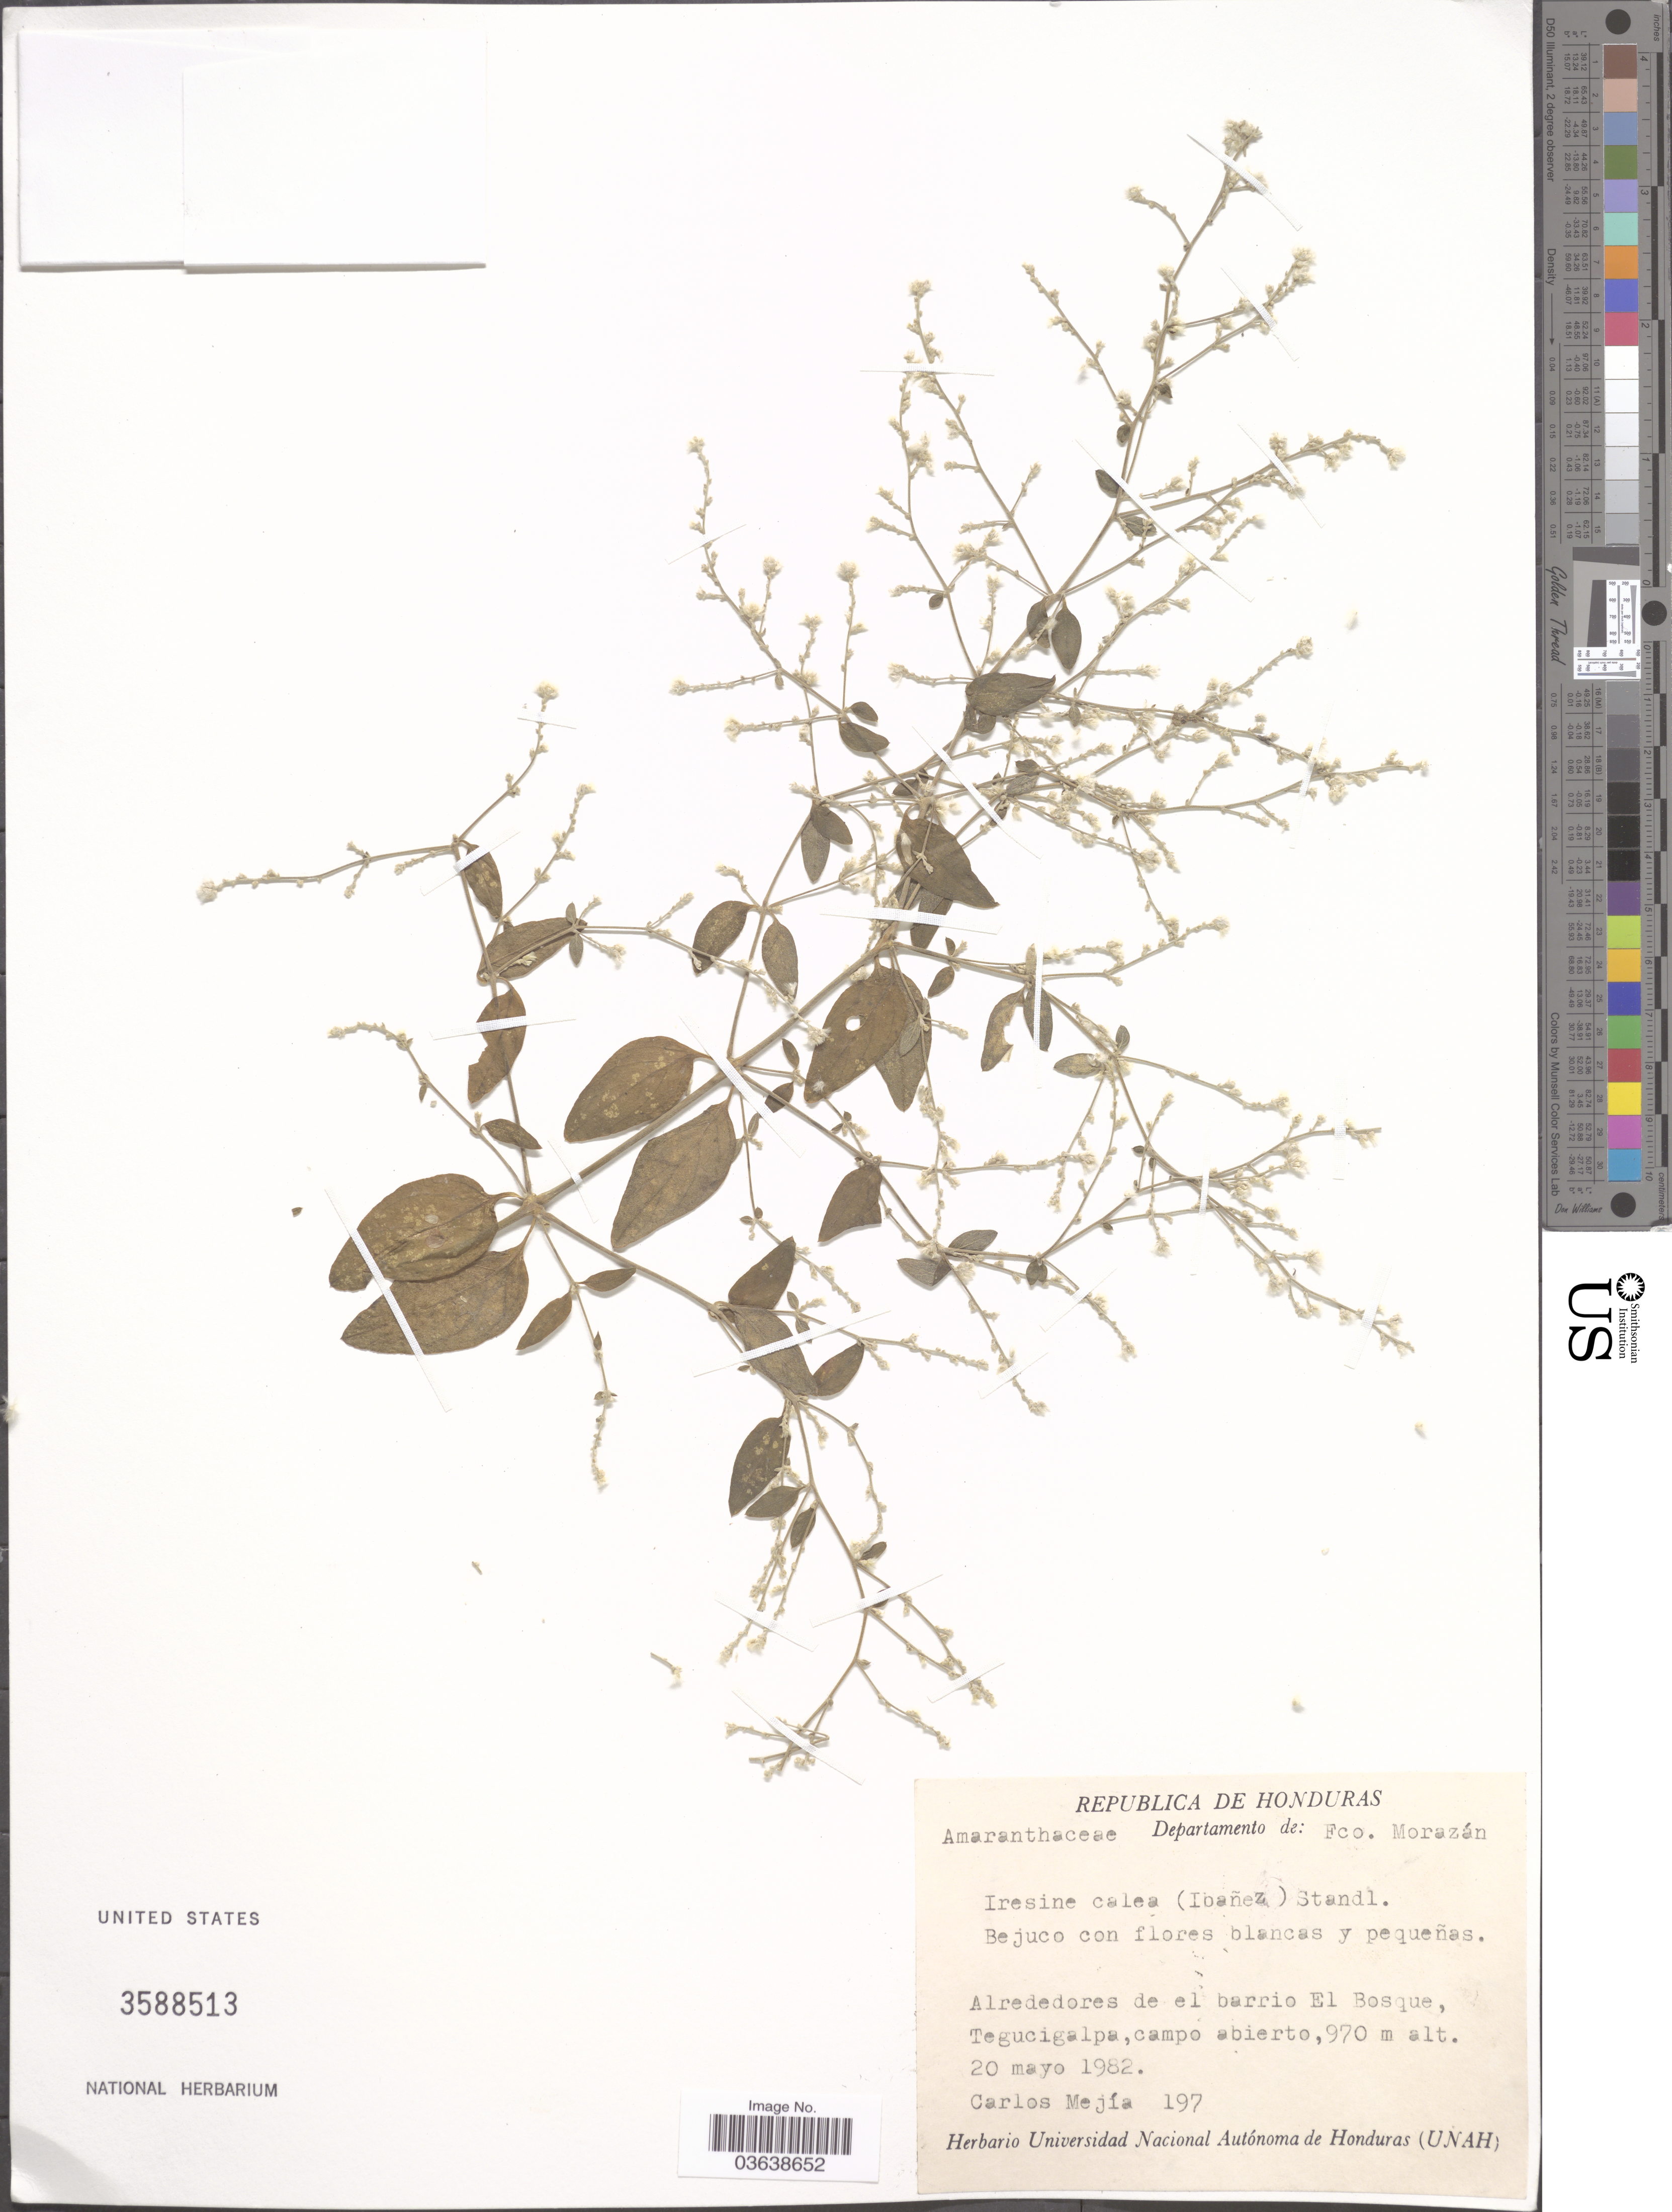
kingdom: Plantae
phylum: Tracheophyta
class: Magnoliopsida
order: Caryophyllales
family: Amaranthaceae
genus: Iresine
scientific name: Iresine calea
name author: (Ibáñez) Standl.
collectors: C. Mejía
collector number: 197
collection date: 1982-05-20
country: Honduras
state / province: Fco. Morazán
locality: Departamento de: Fco. Morazán. Alrededores de el barrio El Bosque, Tegucigalpa, camino abierto.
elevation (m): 970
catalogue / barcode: US 3588513